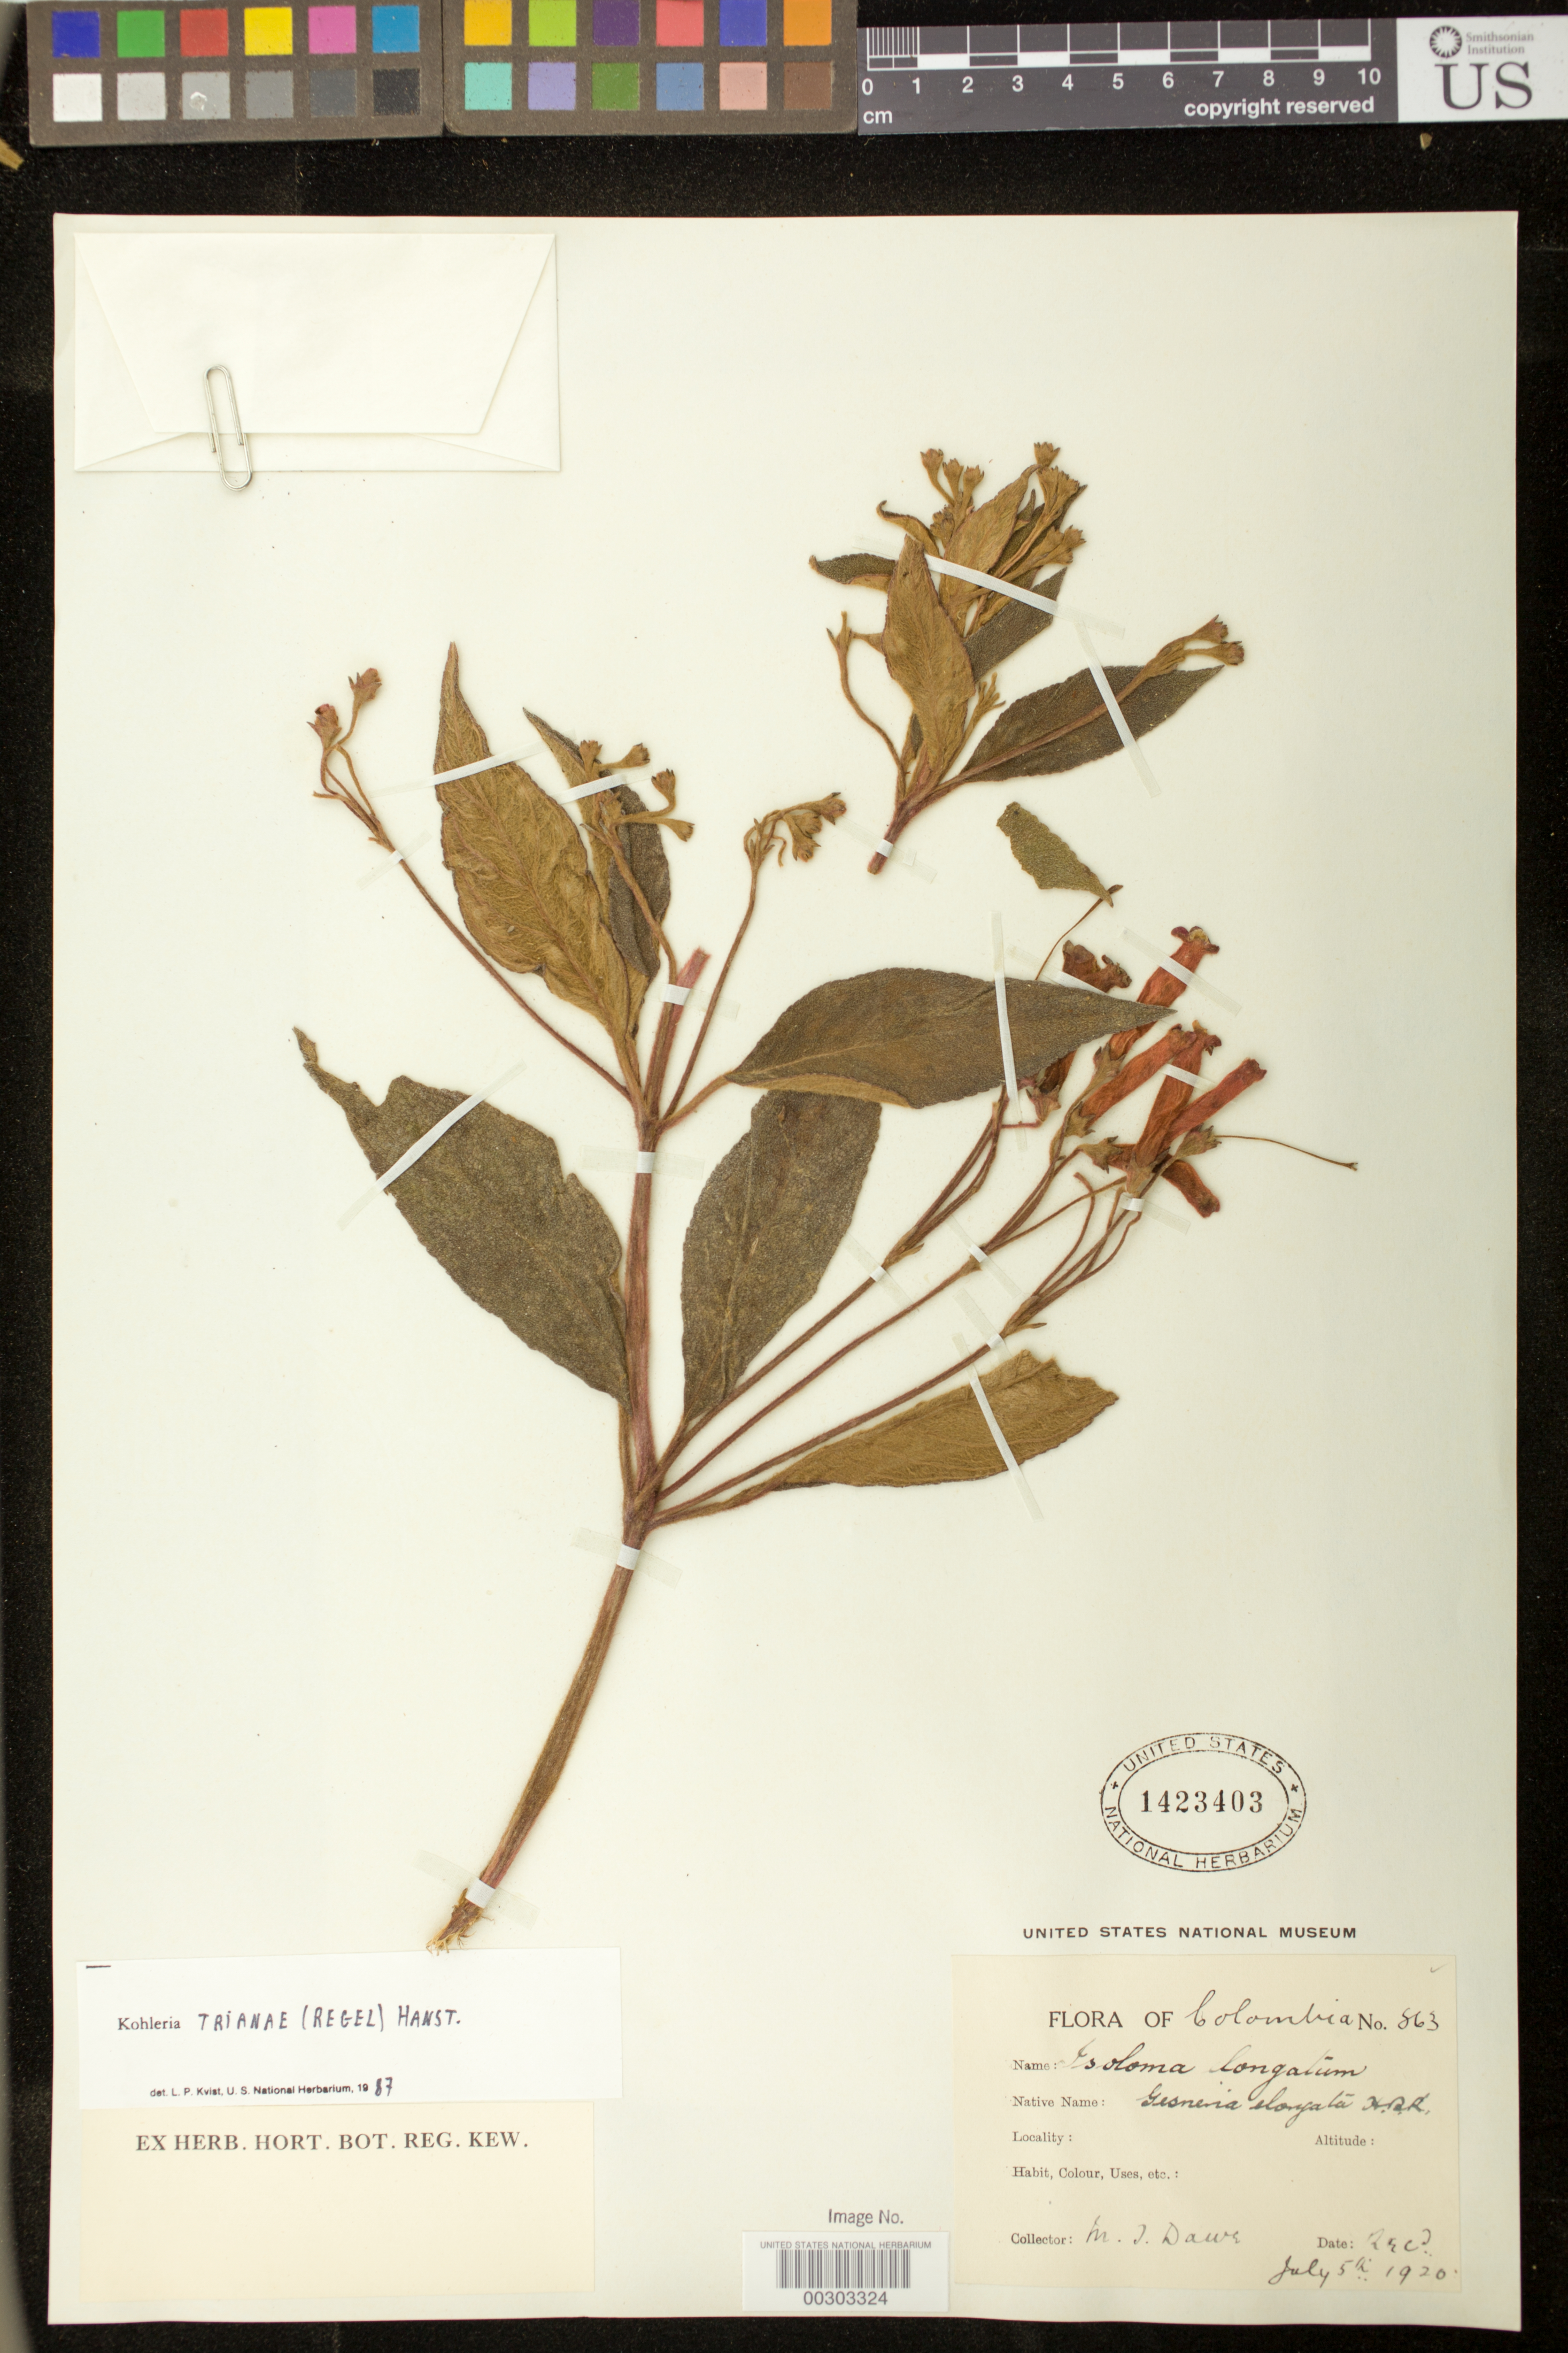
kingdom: Plantae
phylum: Tracheophyta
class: Magnoliopsida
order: Lamiales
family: Gesneriaceae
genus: Kohleria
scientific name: Kohleria trianae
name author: (Regel) Hanst.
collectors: M. T. Dawe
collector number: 863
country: Colombia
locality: Tolima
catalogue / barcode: US 1423403